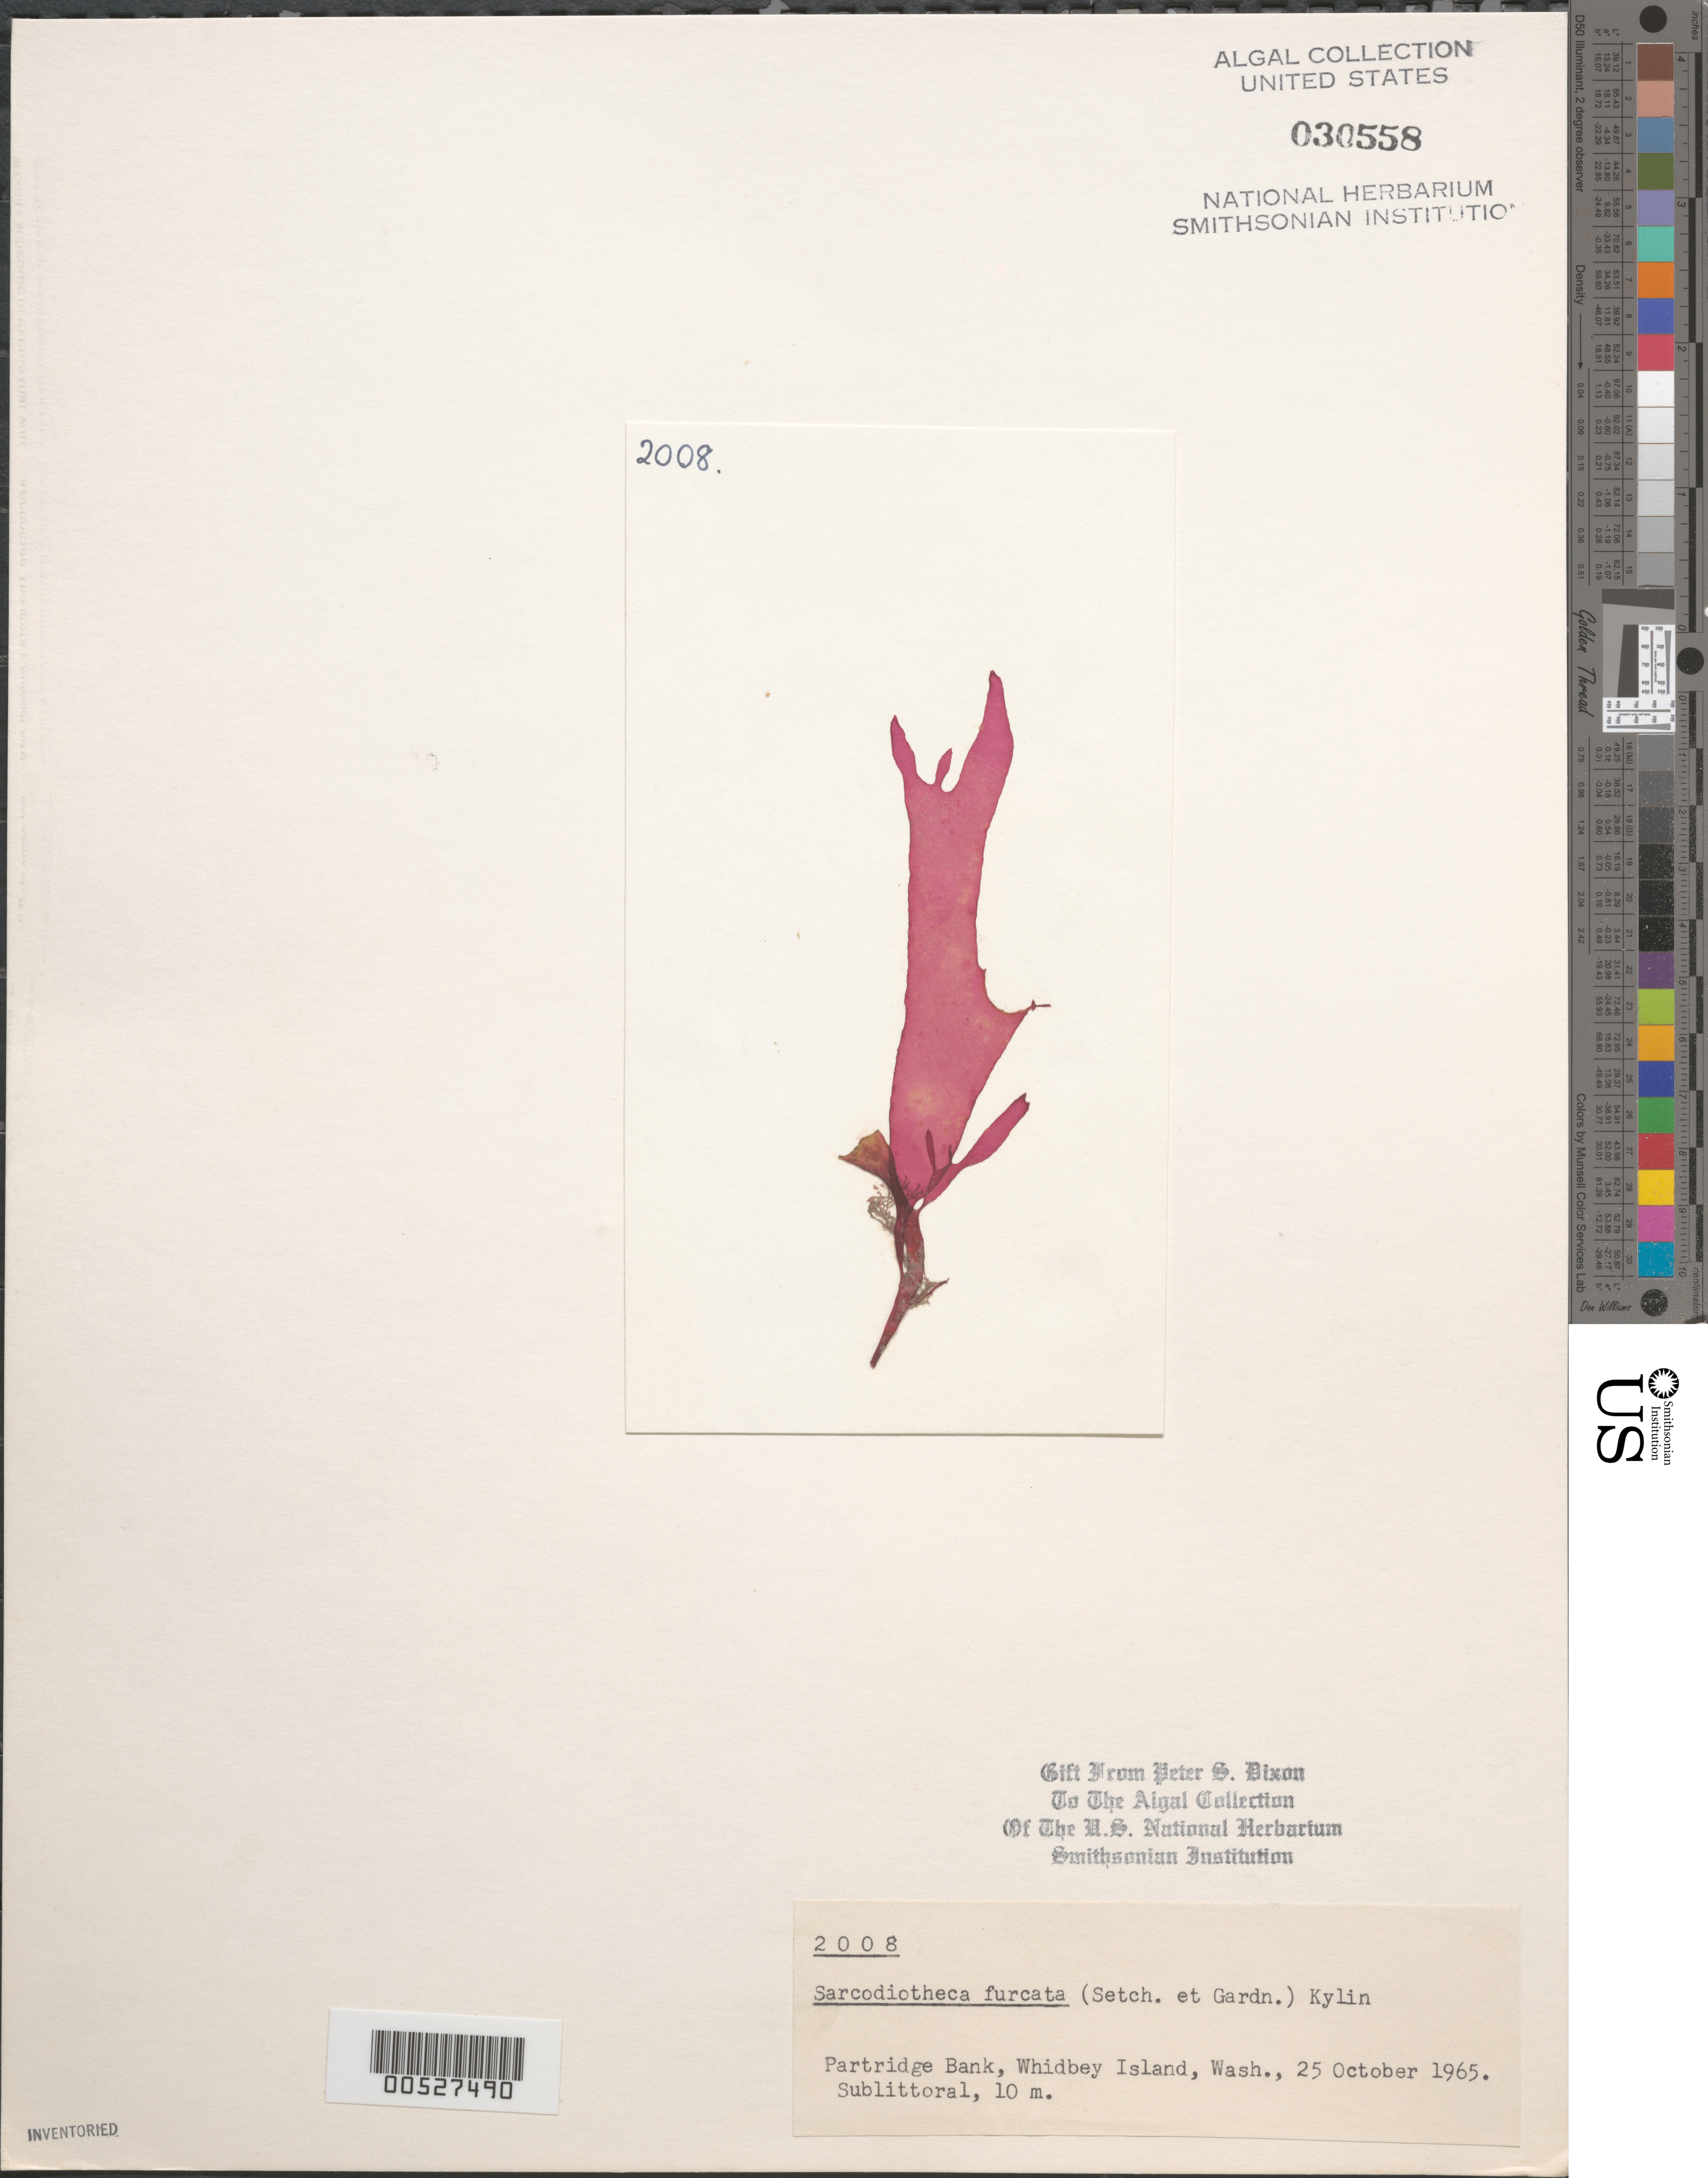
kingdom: Plantae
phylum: Rhodophyta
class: Florideophyceae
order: Gigartinales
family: Solieriaceae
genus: Sarcodiotheca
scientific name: Sarcodiotheca furcata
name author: (Setch. & N.L. Gardner) Kylin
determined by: Dixon, P. S.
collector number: PSD 2008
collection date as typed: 25 Oct 1965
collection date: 1965-10-25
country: United States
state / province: Washington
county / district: Island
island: Whidbey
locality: Partridge Bank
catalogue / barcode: US 30558